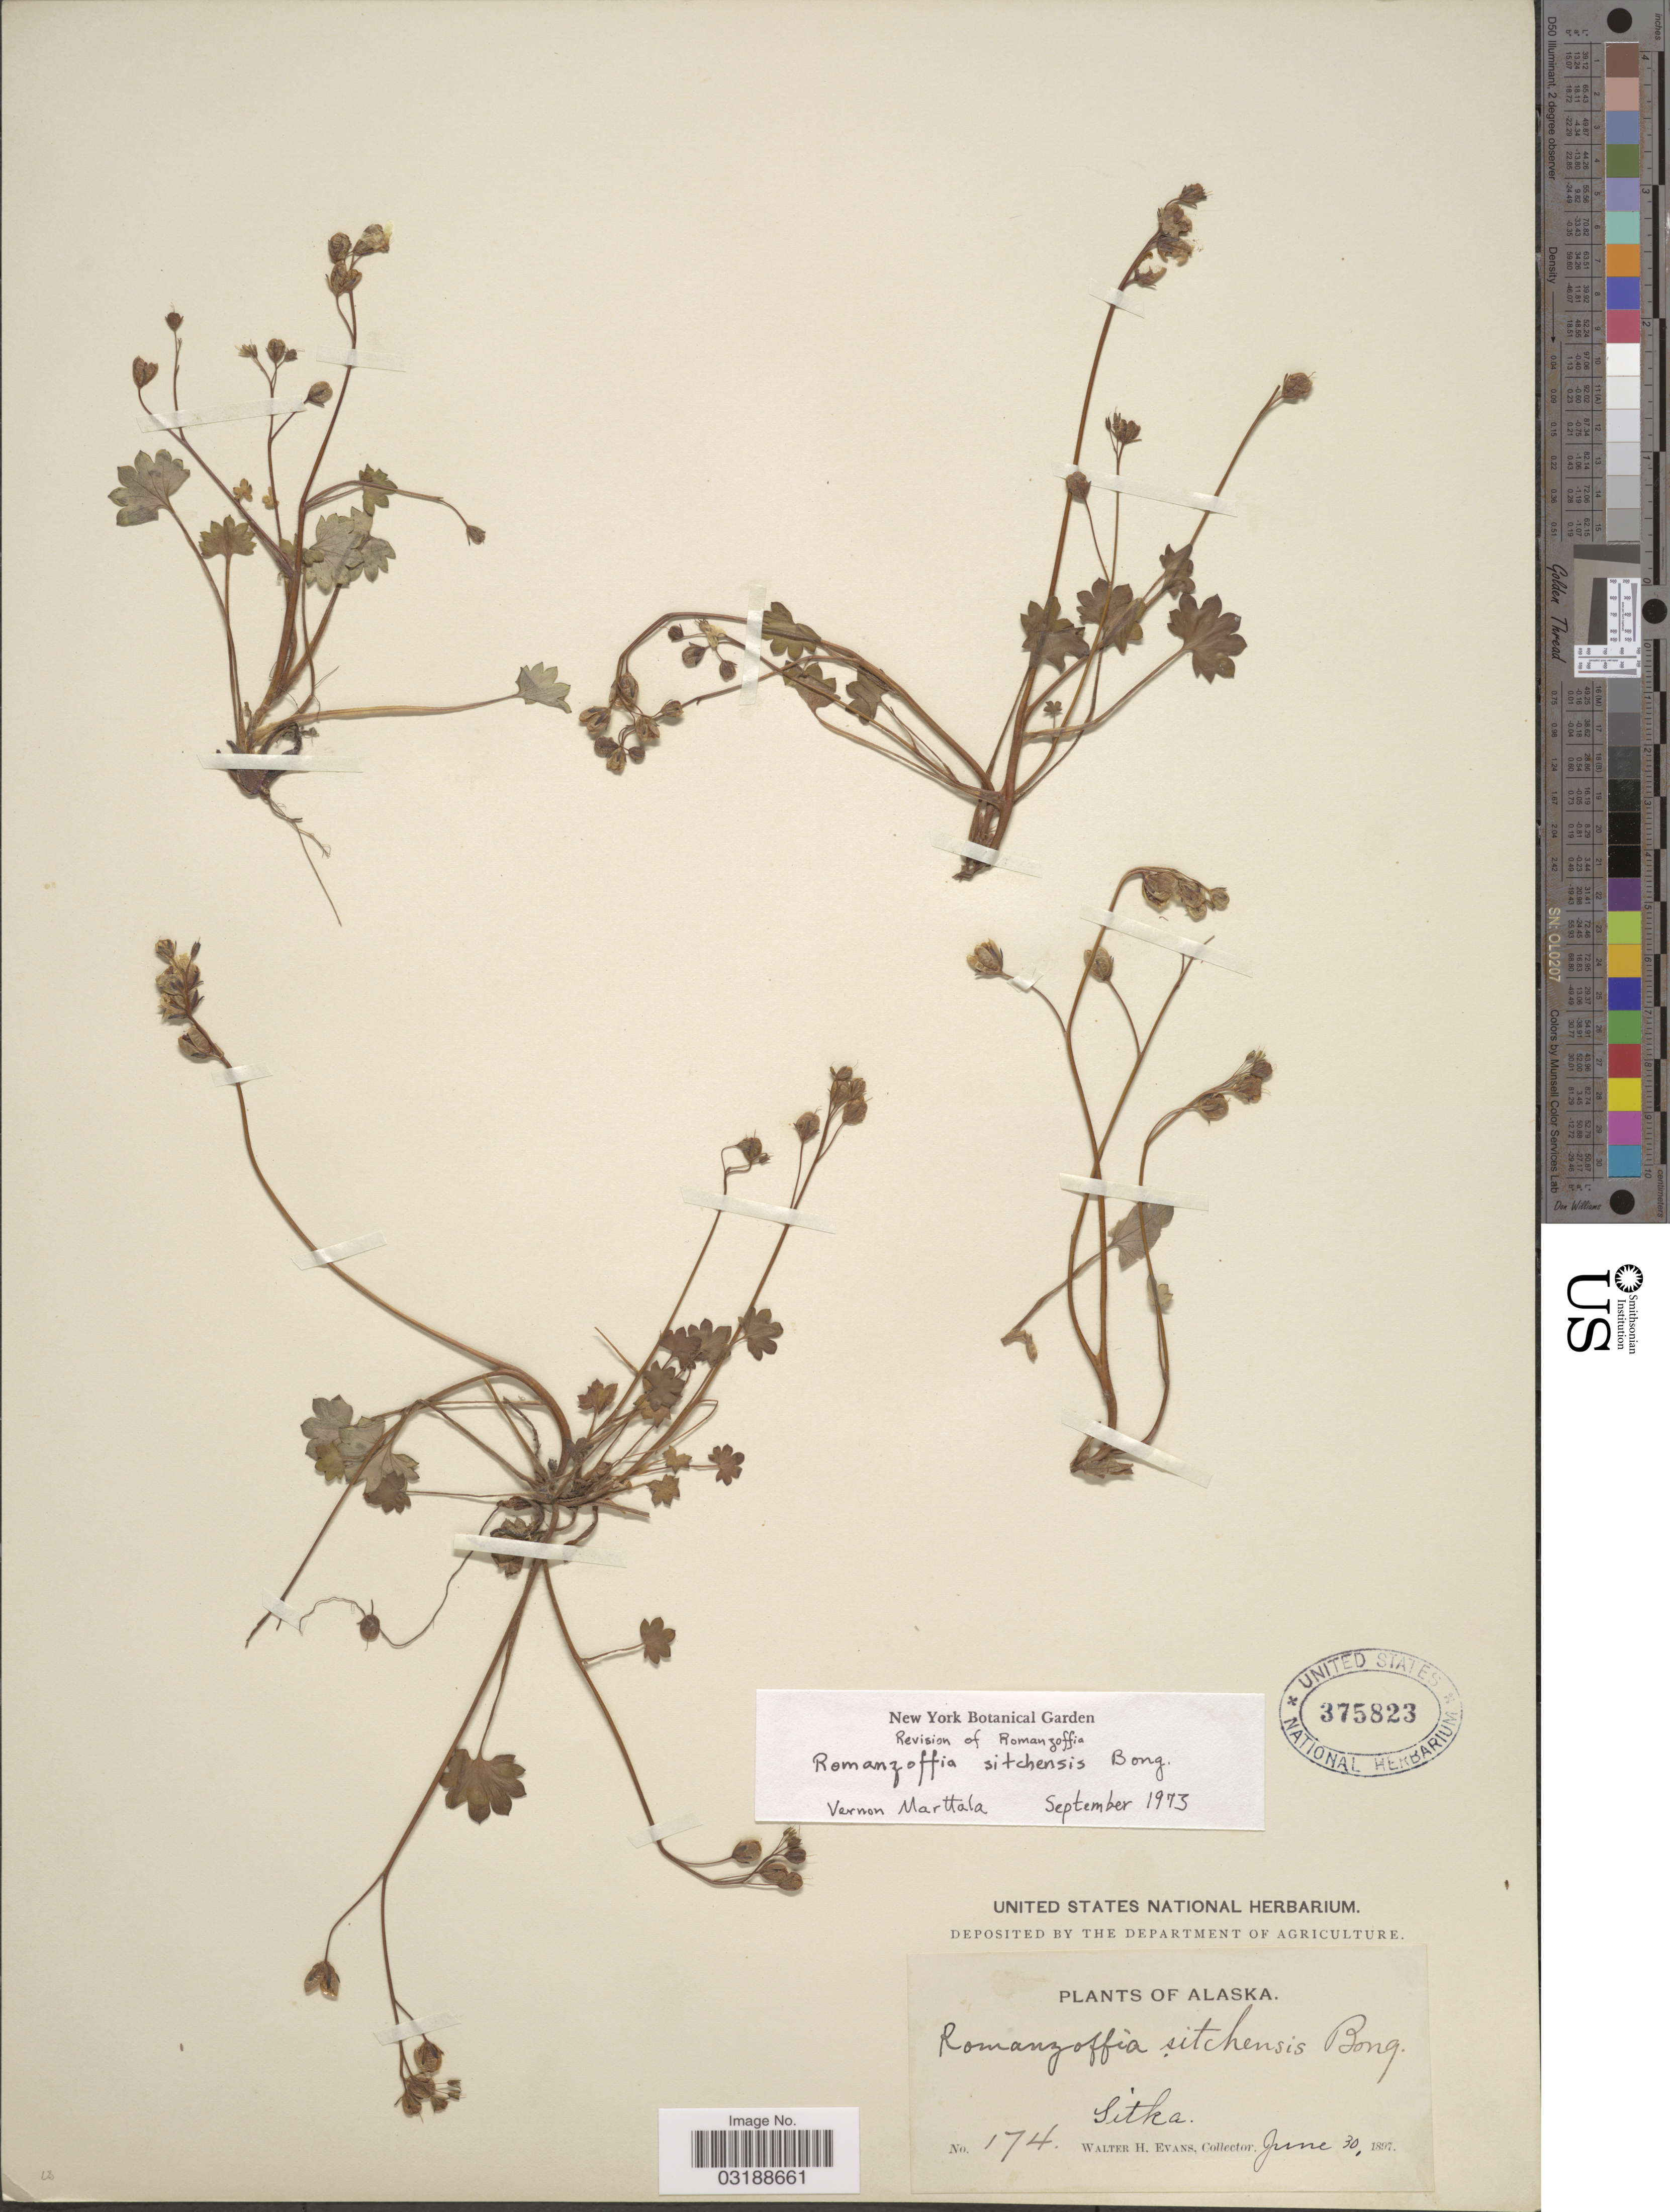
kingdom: Plantae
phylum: Tracheophyta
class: Magnoliopsida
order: Boraginales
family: Hydrophyllaceae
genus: Romanzoffia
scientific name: Romanzoffia sitchensis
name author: Bong.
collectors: W. H. Evans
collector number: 174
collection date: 1897-06-30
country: United States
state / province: Alaska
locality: Sitka.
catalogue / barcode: US 375823